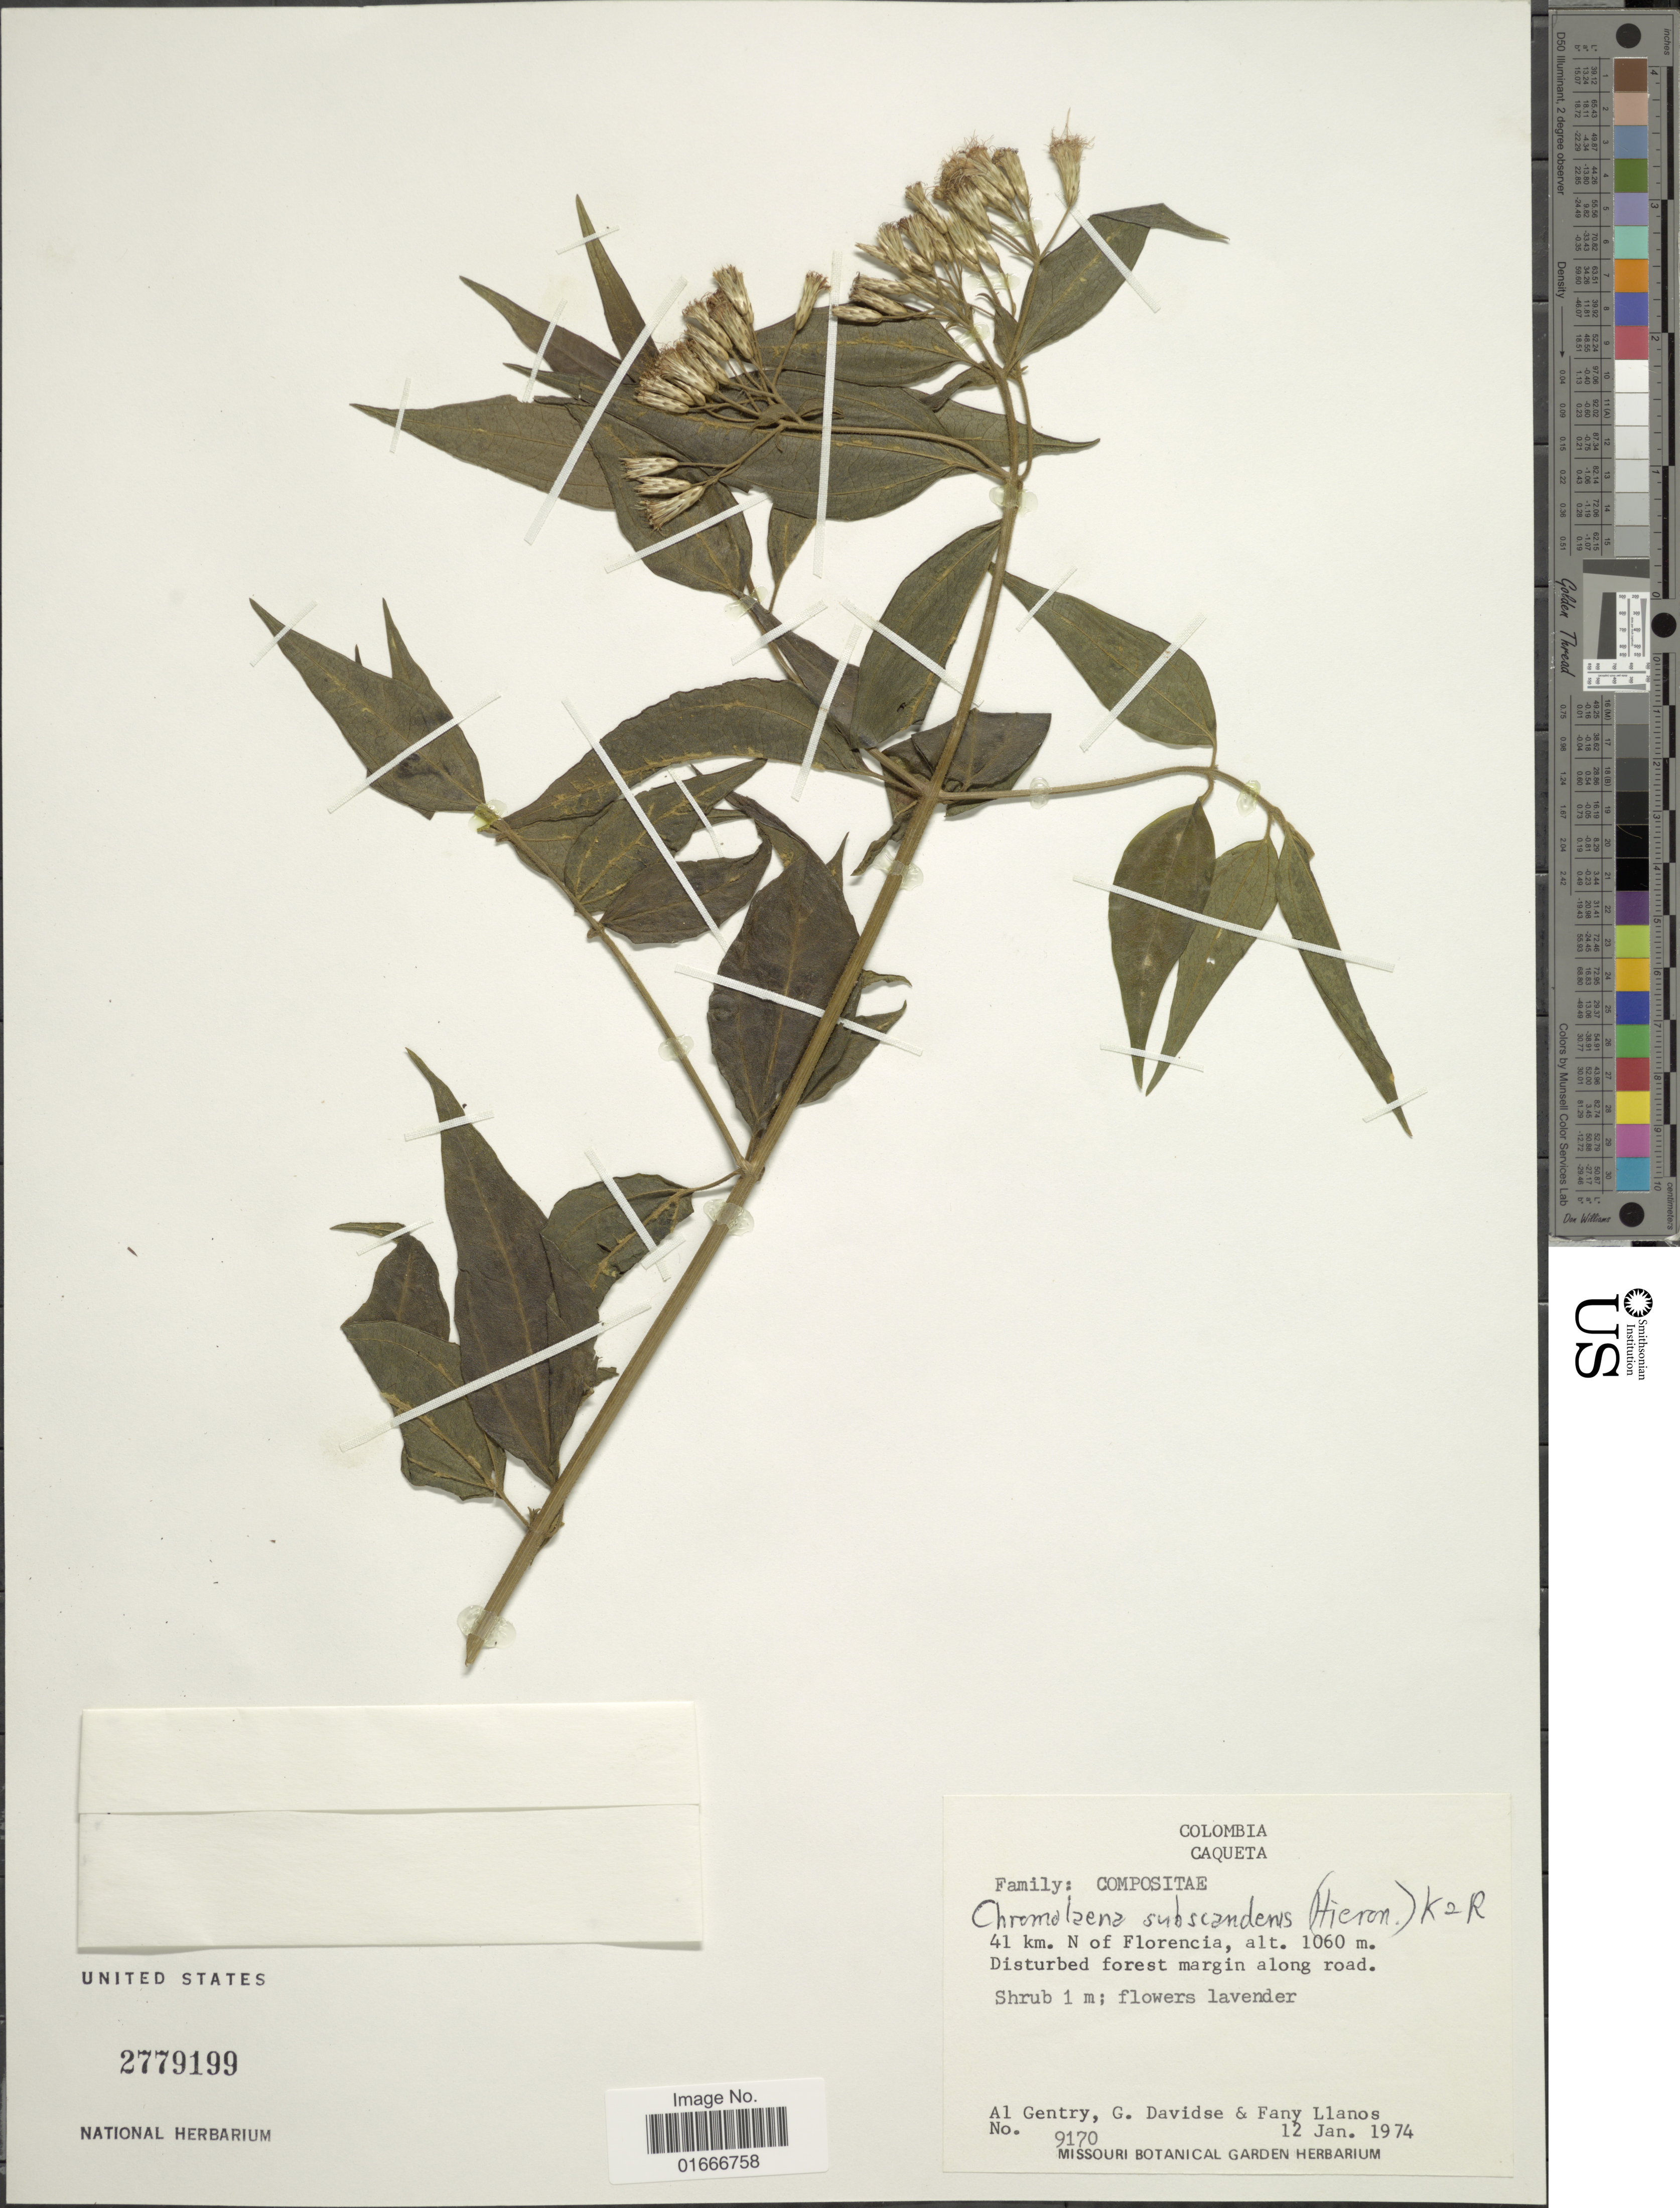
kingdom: Plantae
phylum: Tracheophyta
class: Magnoliopsida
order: Asterales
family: Asteraceae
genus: Chromolaena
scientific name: Chromolaena subscandens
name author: (Hieron.) R.M. King & H. Rob.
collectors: A. H. Gentry, G. Davidse & F. Llanos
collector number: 9170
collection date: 1974-01-12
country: Colombia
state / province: Caquetá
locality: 41 km N of Florencia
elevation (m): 1060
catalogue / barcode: US 2779199